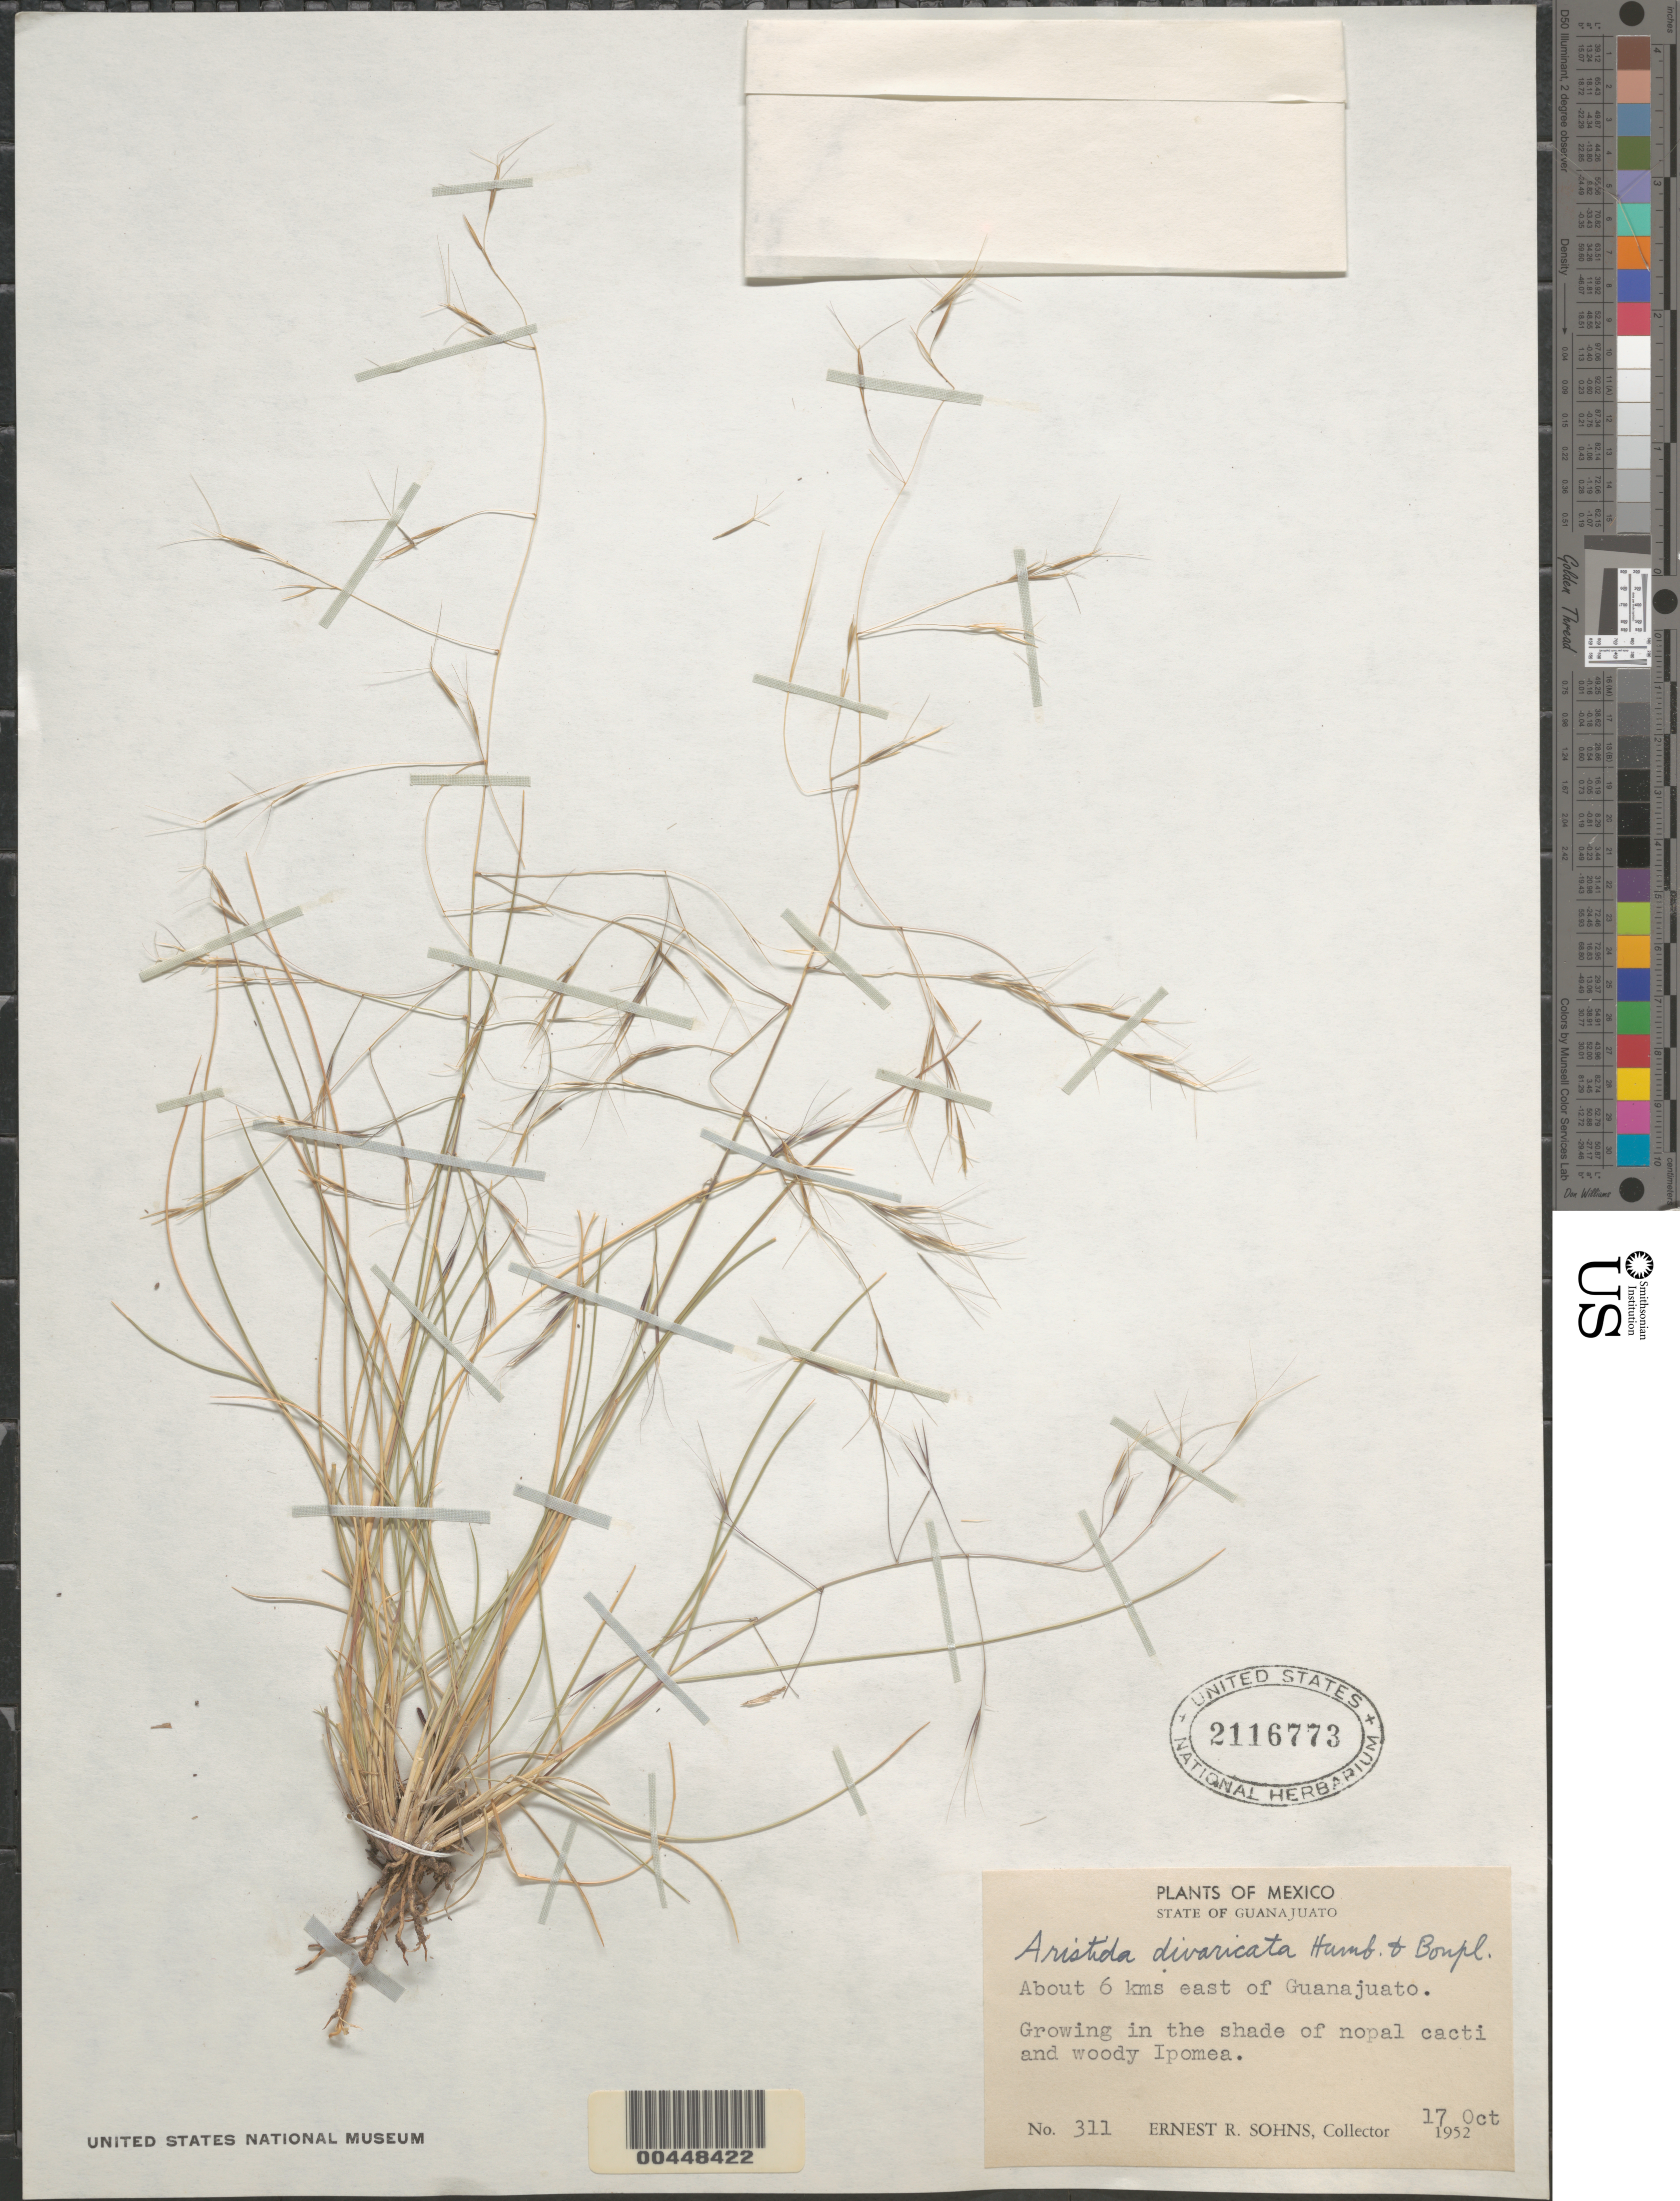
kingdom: Plantae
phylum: Tracheophyta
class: Liliopsida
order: Poales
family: Poaceae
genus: Aristida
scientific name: Aristida divaricata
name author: Humb. & Bonpl. ex Willd.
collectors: E. R. Sohns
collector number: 311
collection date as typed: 17 Oct 1952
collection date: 1952-10-17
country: Mexico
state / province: Guanajuato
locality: About 6 km E of Guanajuato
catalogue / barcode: US 2116773